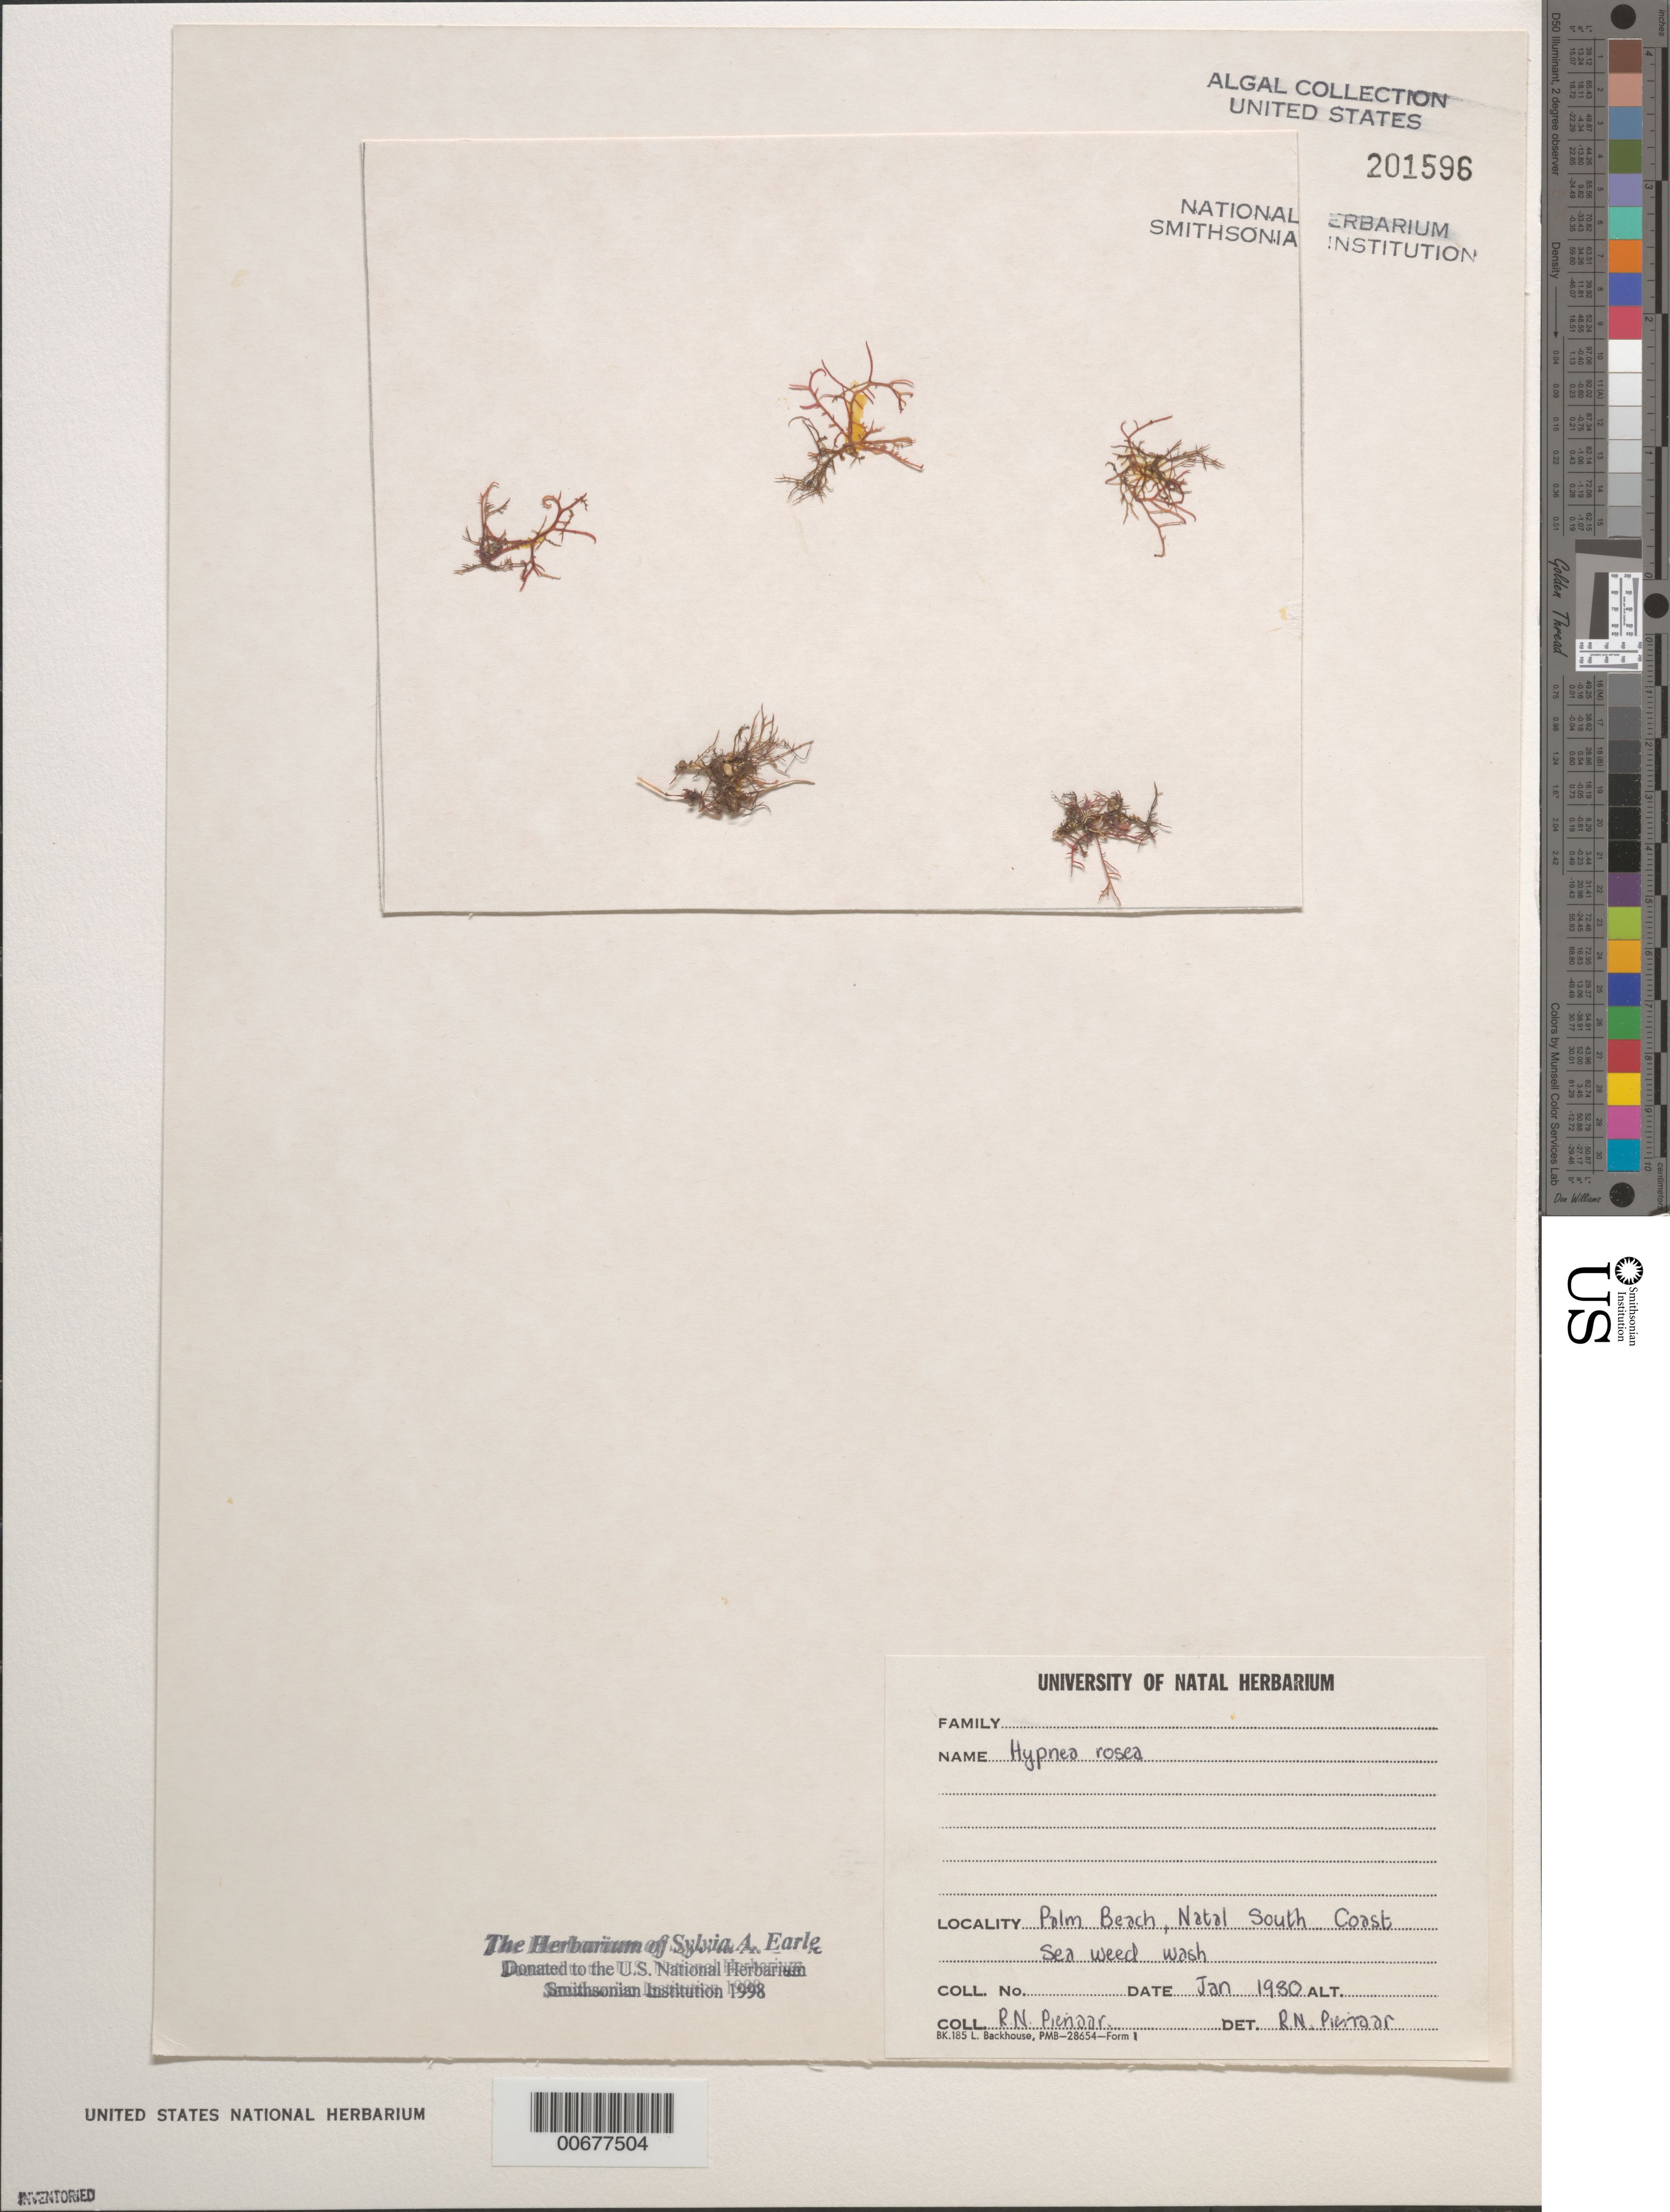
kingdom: Plantae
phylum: Rhodophyta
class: Florideophyceae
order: Gigartinales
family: Cystocloniaceae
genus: Hypnea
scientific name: Hypnea rosea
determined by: Pienaar, R. N.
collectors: R. Pienaar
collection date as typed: Jan 1980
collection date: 1980-01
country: South Africa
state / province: KwaZulu-Natal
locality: Palm Beach, South Coast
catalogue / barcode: US 201596